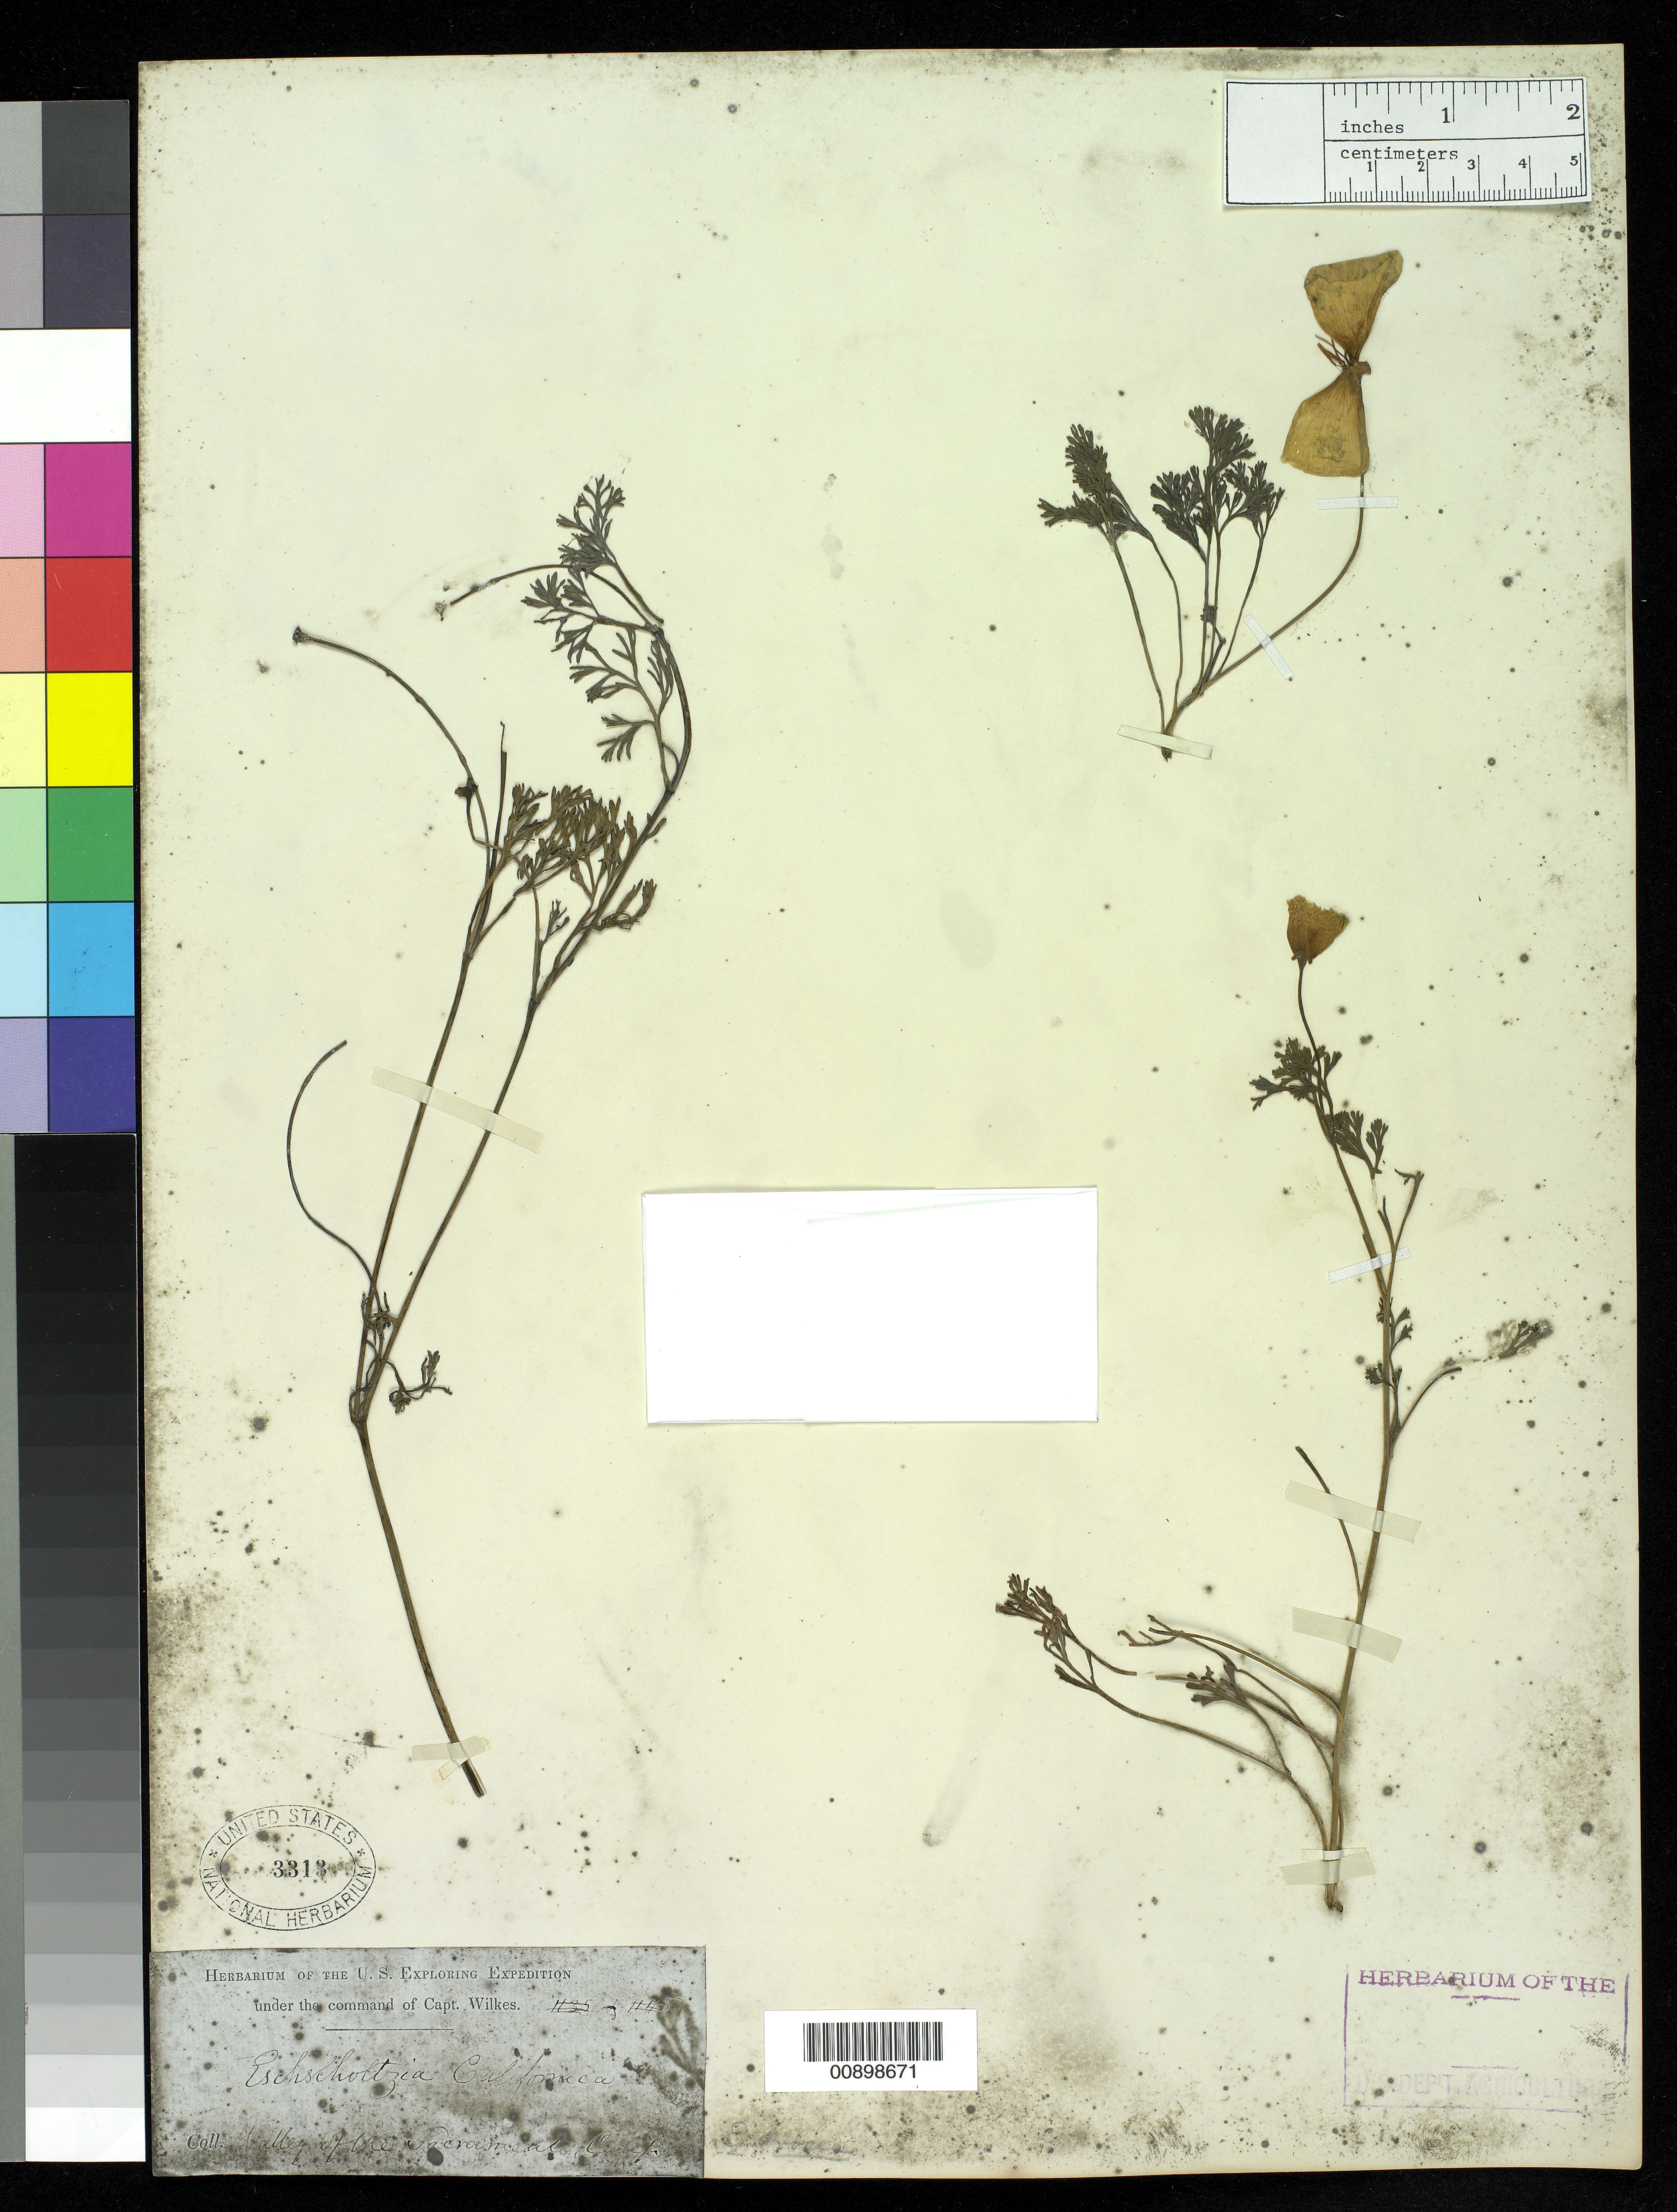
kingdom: Plantae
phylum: Tracheophyta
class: Magnoliopsida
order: Ranunculales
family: Papaveraceae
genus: Eschscholzia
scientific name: Eschscholzia crocea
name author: Benth.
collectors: Wilkes Explor. Exped.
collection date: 1838/1842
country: United States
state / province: California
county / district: Sacramento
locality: Valley of the Upper Sacramento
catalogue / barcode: US 3313